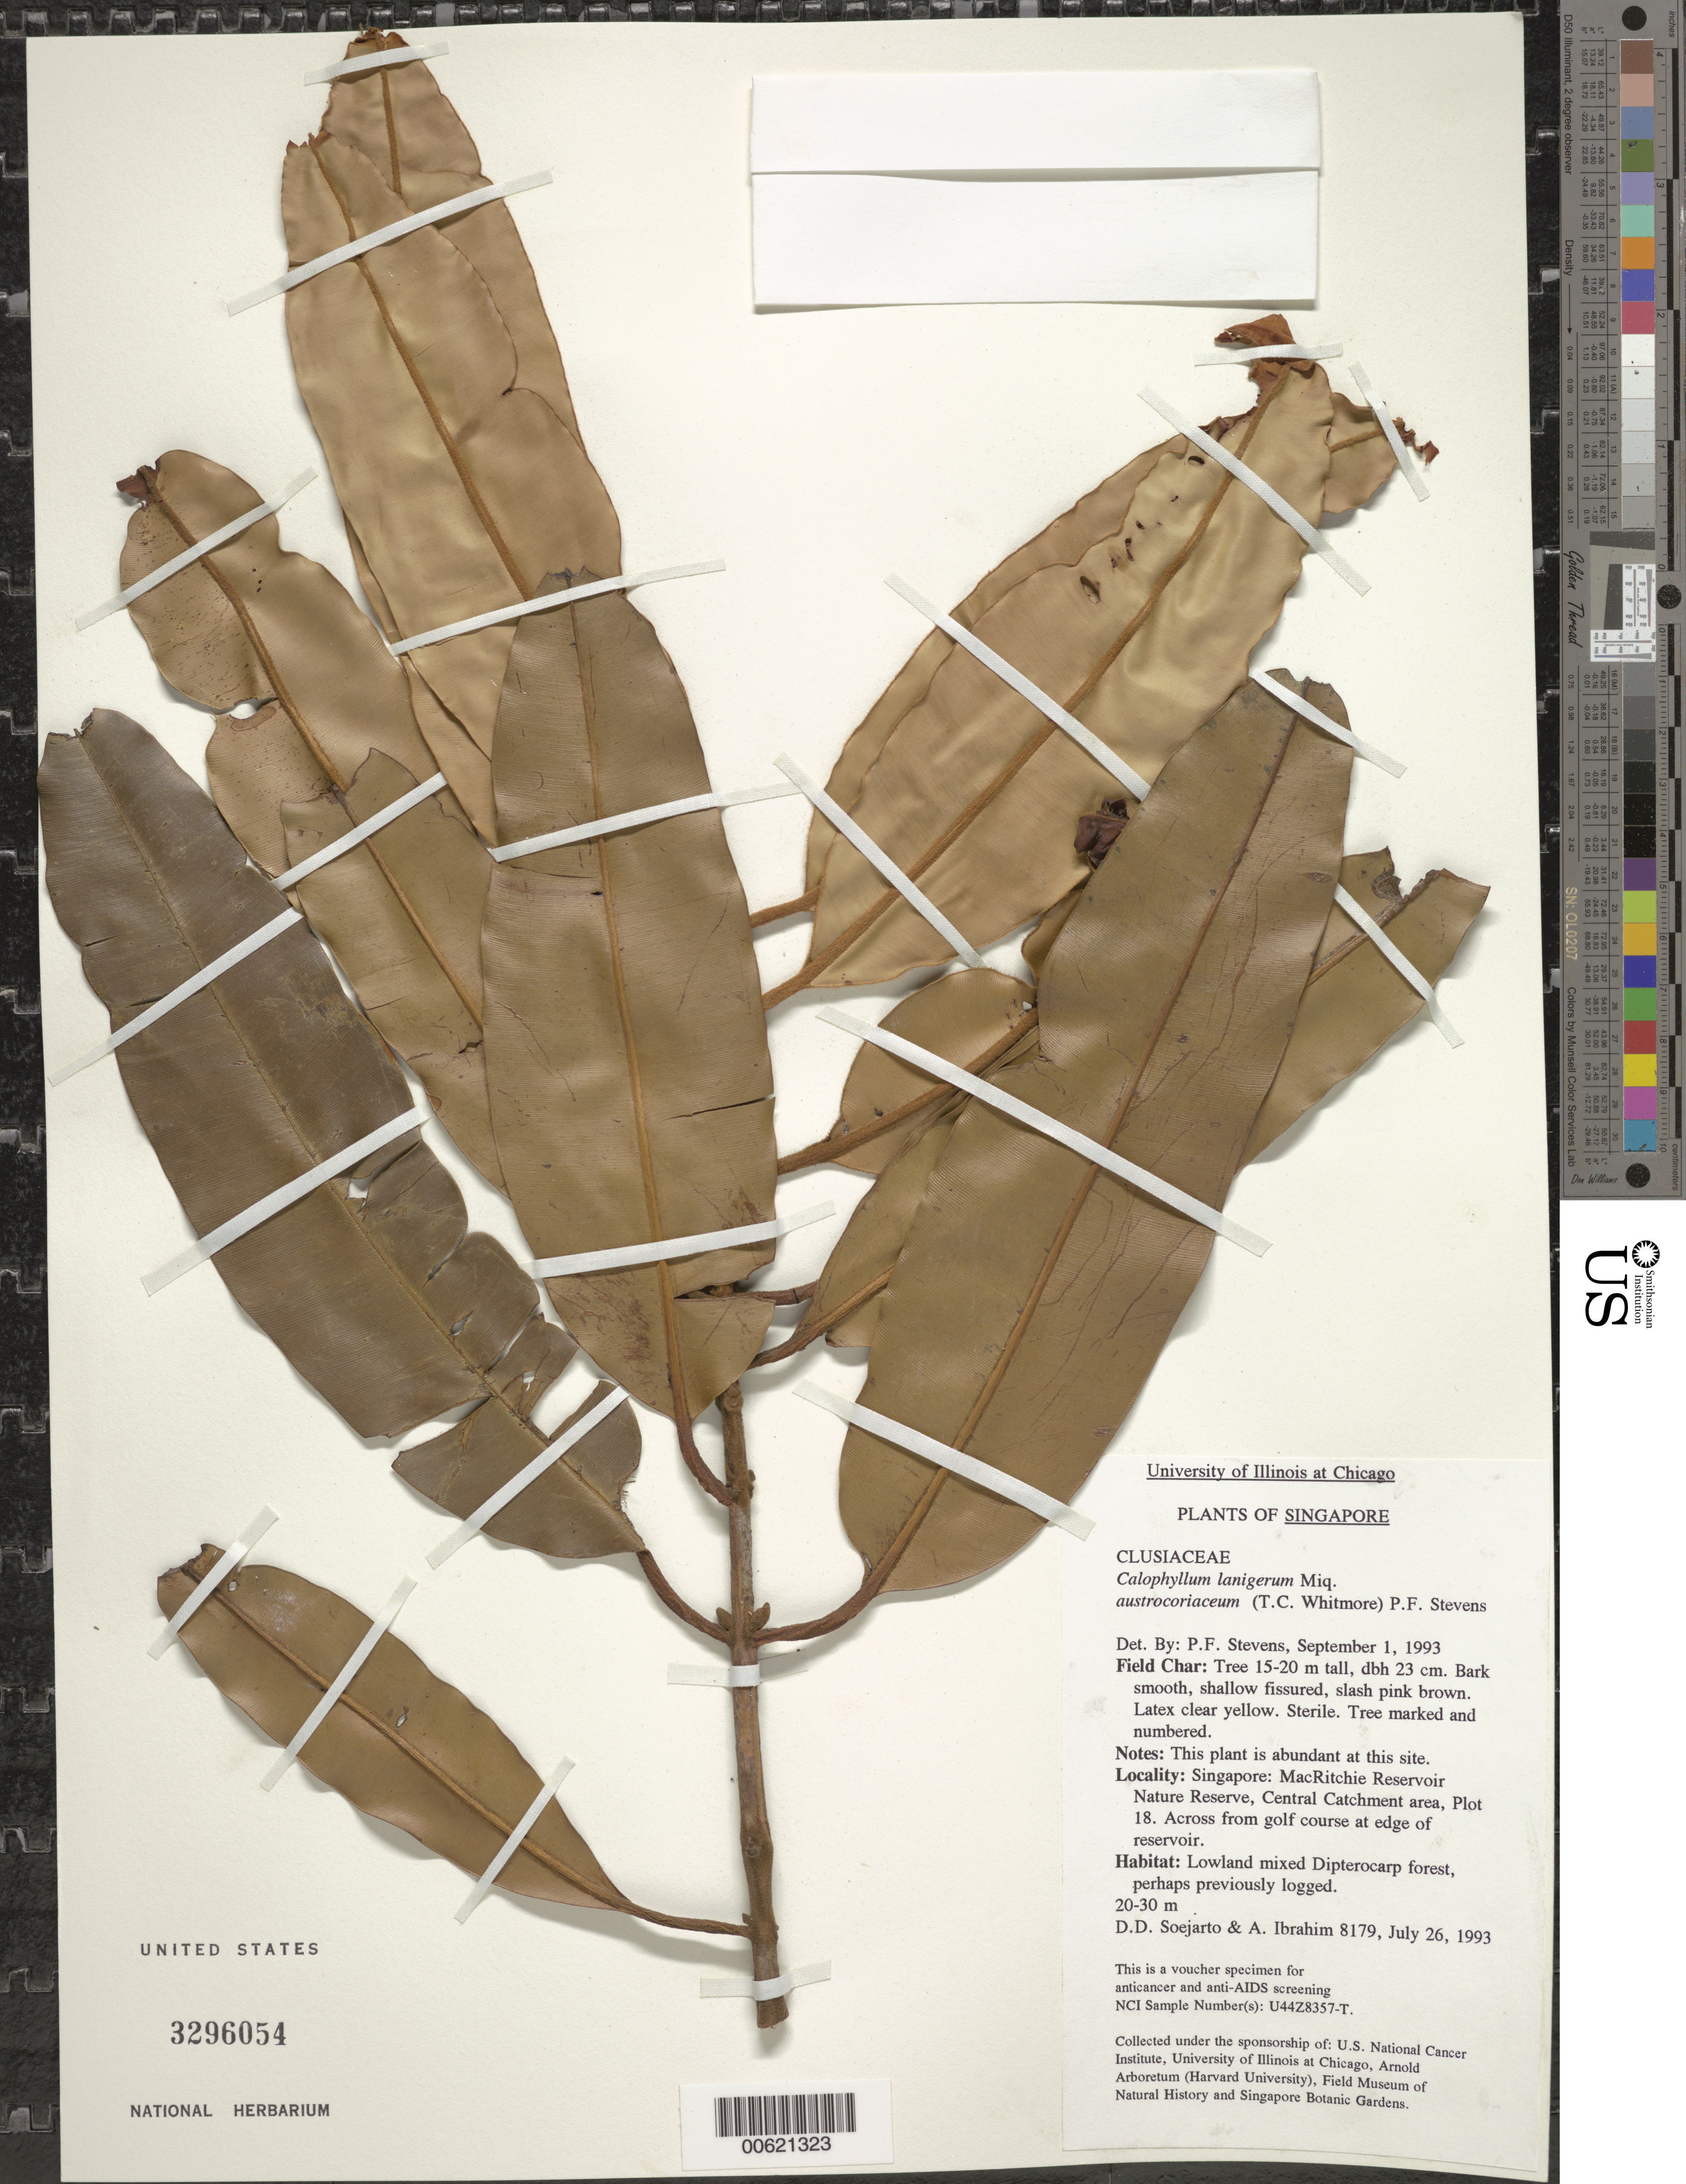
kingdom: Plantae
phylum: Tracheophyta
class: Magnoliopsida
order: Malpighiales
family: Calophyllaceae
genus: Calophyllum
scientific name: Calophyllum lanigerum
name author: Miq.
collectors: A. Ibrahim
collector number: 8179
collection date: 1993-07-26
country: Singapore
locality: MacRitchie Reservoir Nature Reserve, Central Catchment area, Plot 18. Across from golf course at edge of reservoir.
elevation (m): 20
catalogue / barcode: US 3296054